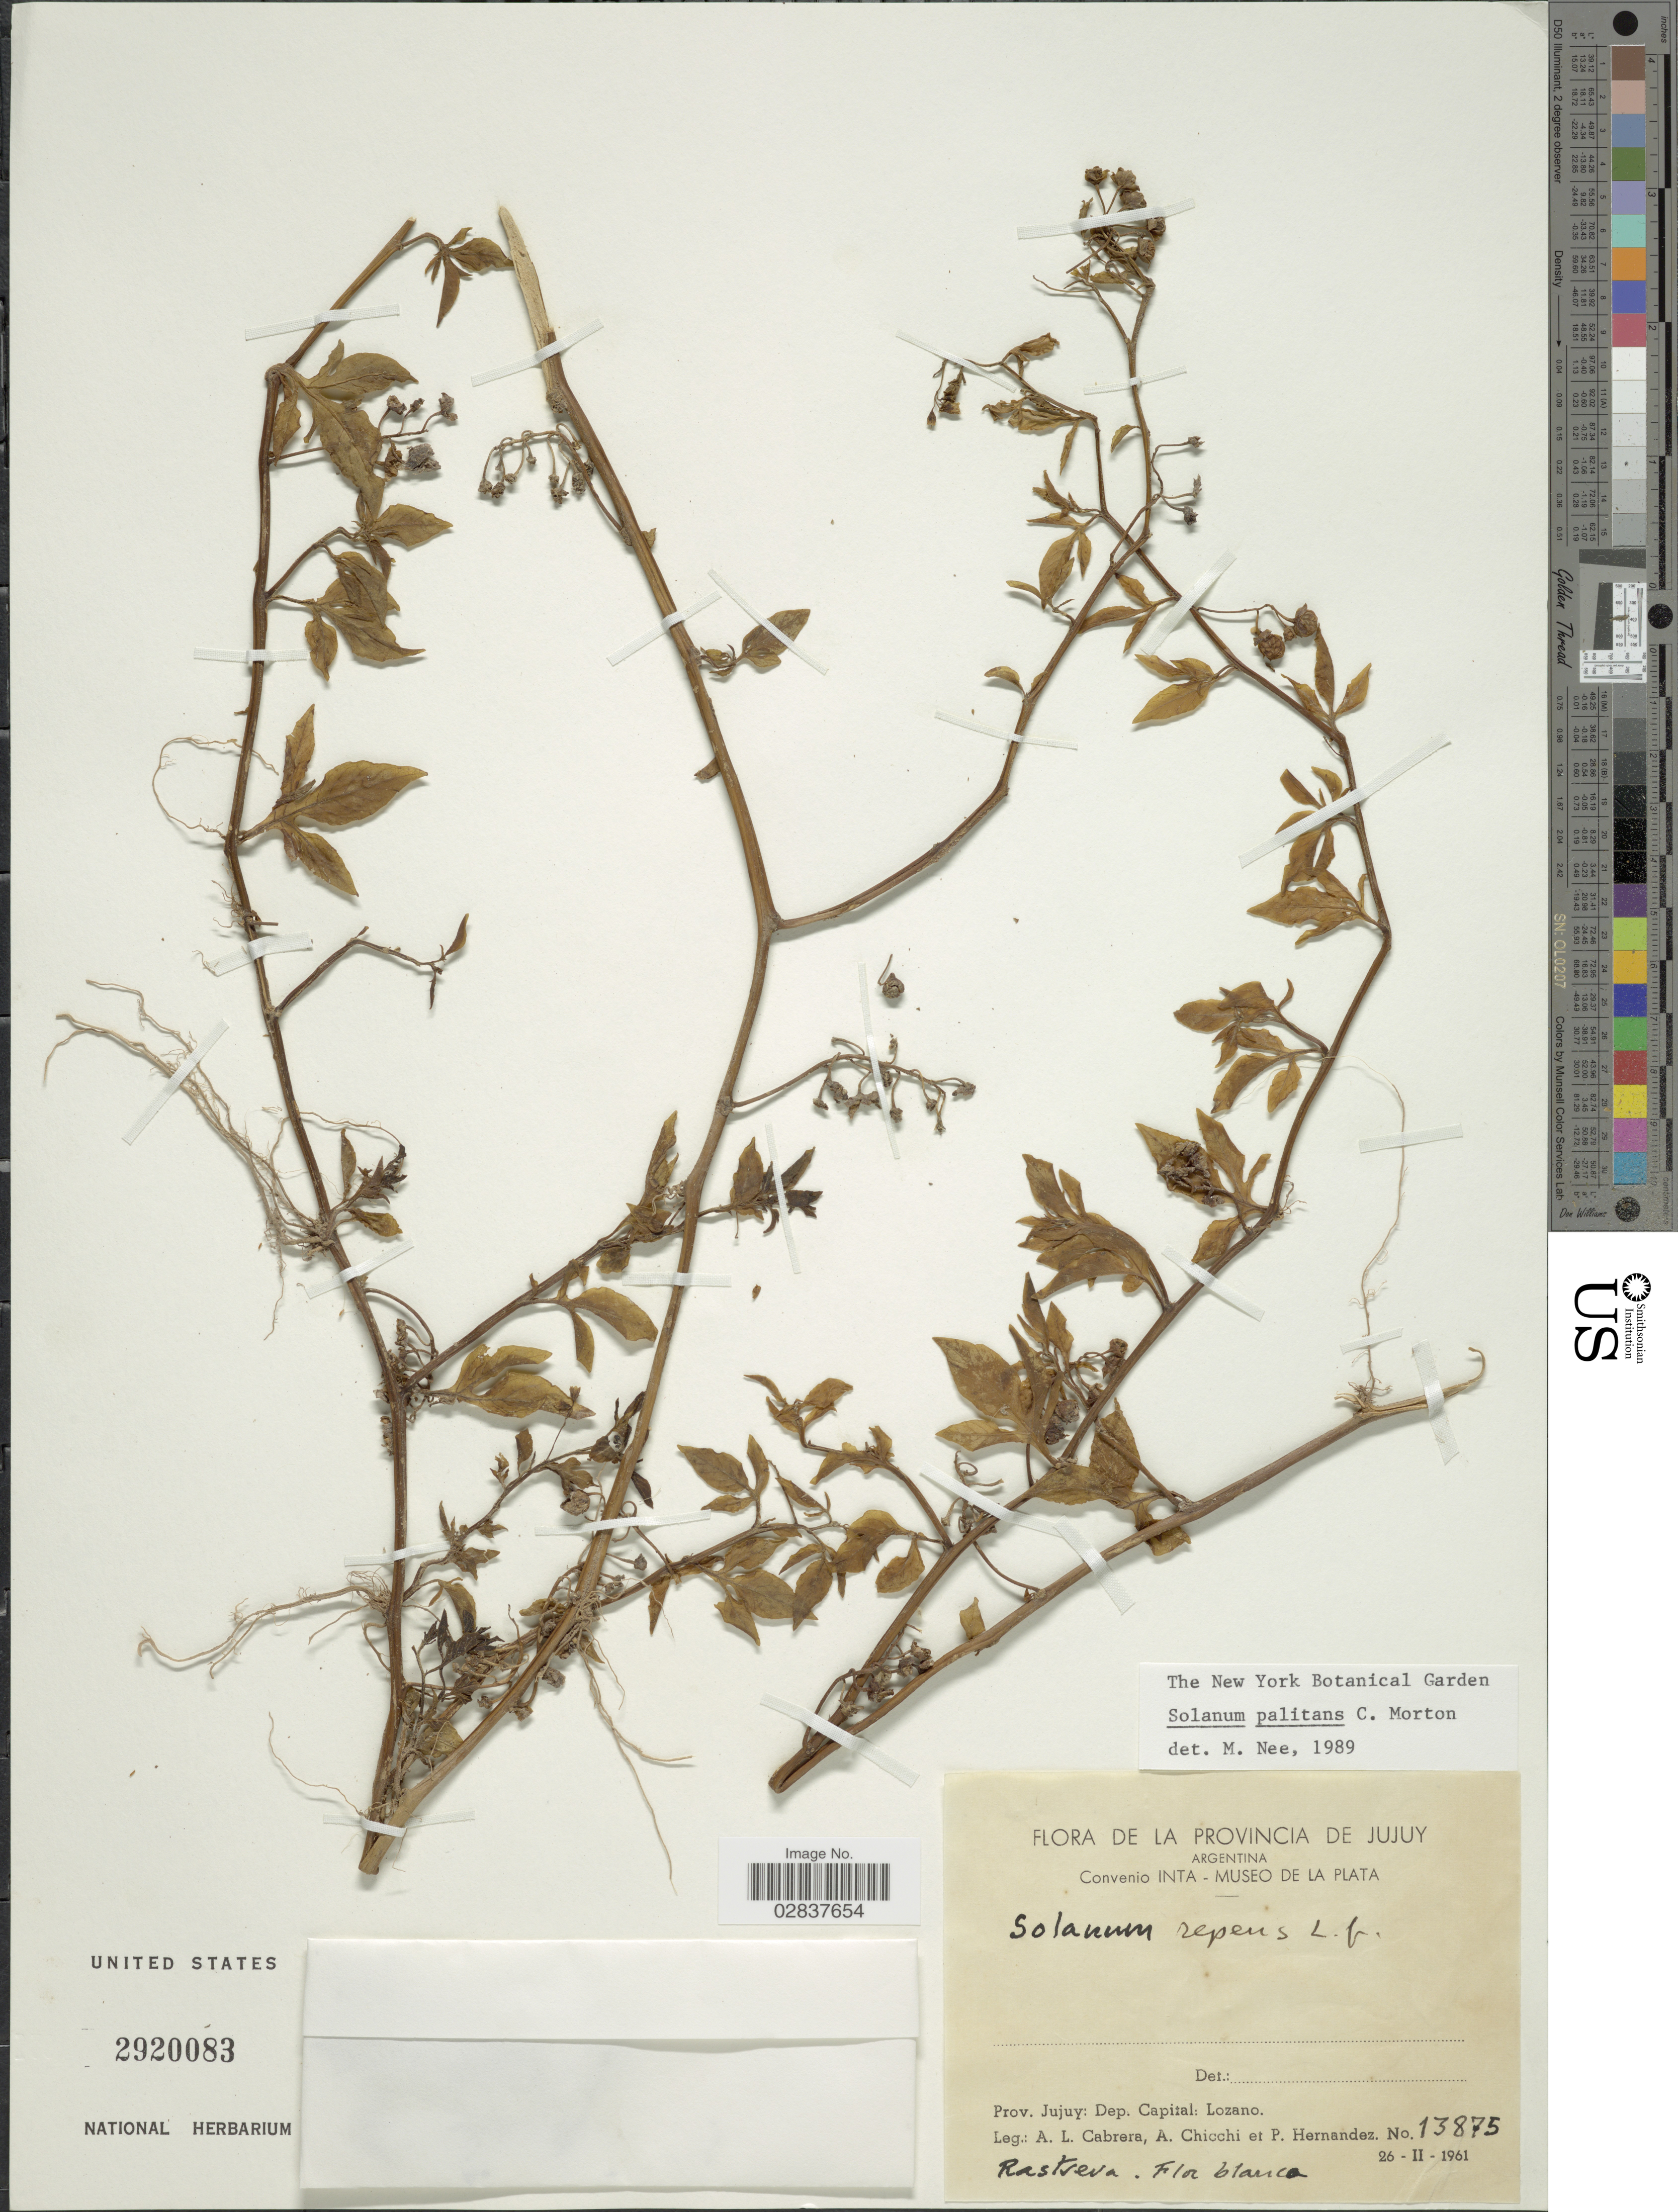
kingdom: Plantae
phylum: Tracheophyta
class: Magnoliopsida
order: Solanales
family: Solanaceae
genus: Solanum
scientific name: Solanum palitans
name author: C.V. Morton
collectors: A. L. Cabrera, A. Chicchi & P. Hernandez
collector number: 13875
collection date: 1961-02-26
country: Argentina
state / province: Jujuy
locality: Dep. Capital: Lozano.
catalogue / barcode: US 2920083